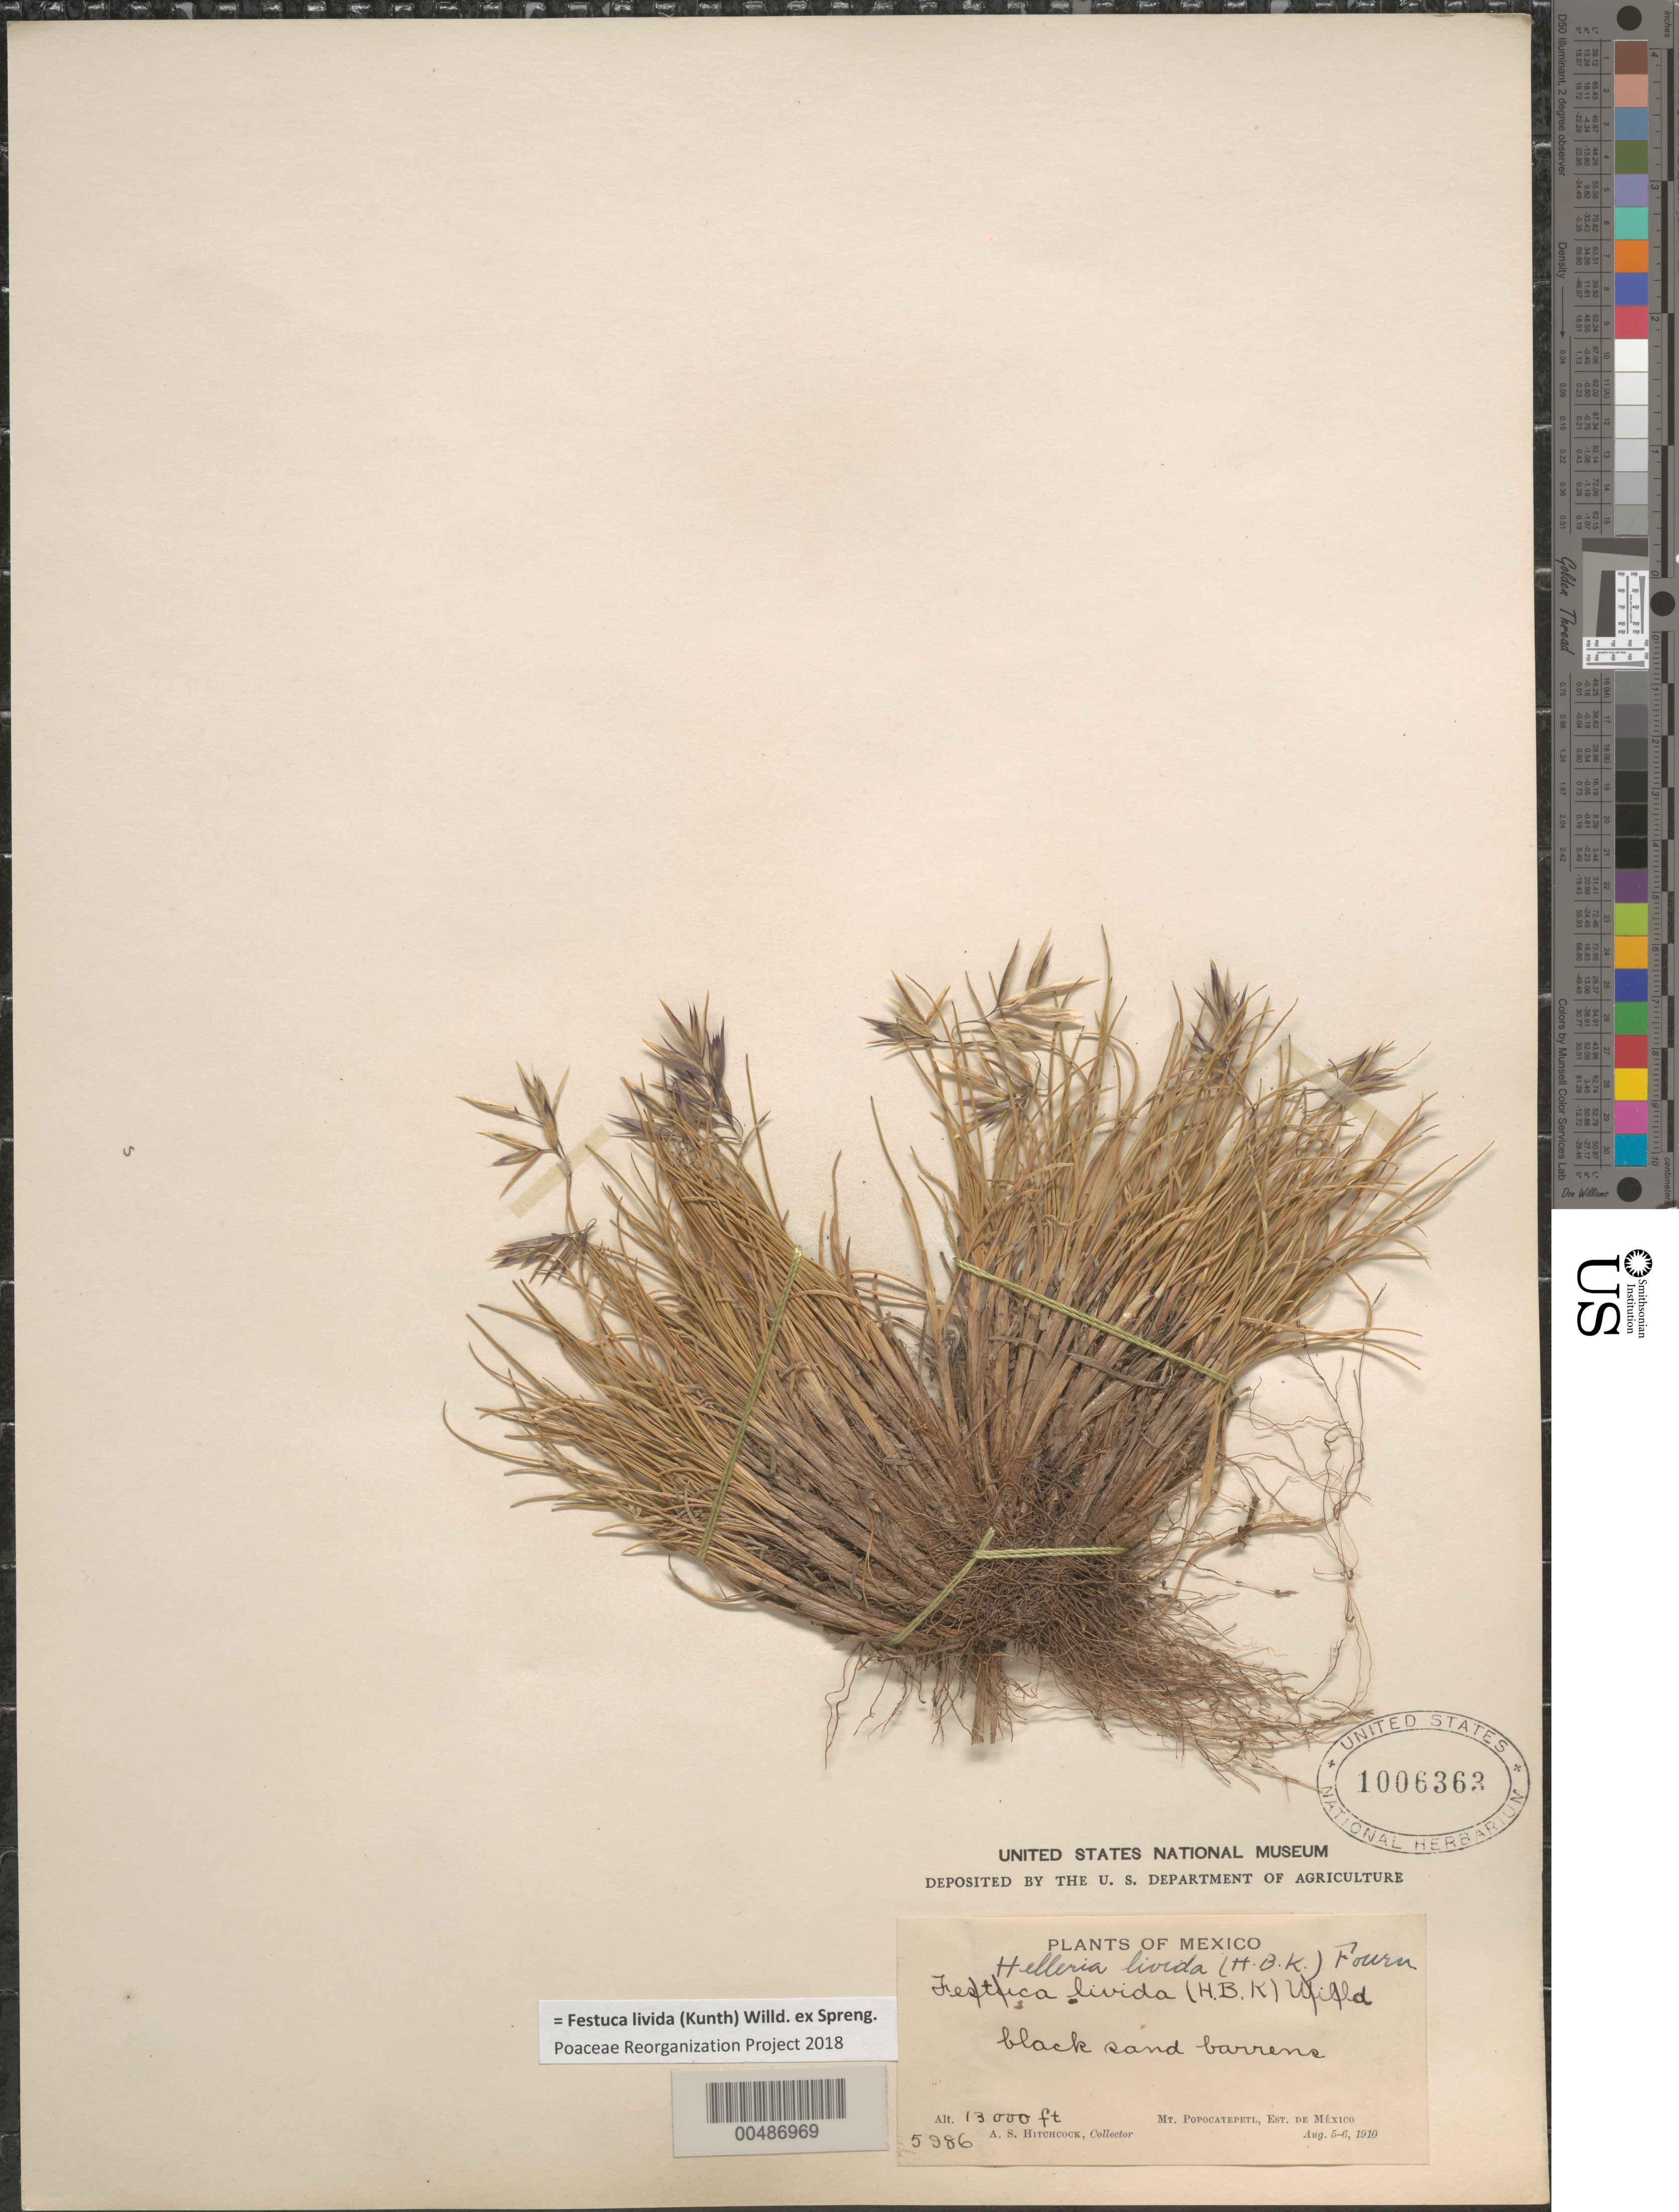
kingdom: Plantae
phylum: Tracheophyta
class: Liliopsida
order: Poales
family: Poaceae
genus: Festuca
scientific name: Festuca livida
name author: (Kunth) Willd.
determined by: Poaceae Reorganization Project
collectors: A. S. Hitchcock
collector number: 5986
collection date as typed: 5 Aug 1910 to 6 Aug 1910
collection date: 1910-08-05/1910-08-06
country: Mexico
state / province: México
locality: Mt. Popocatepetl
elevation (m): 3962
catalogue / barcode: US 1006363